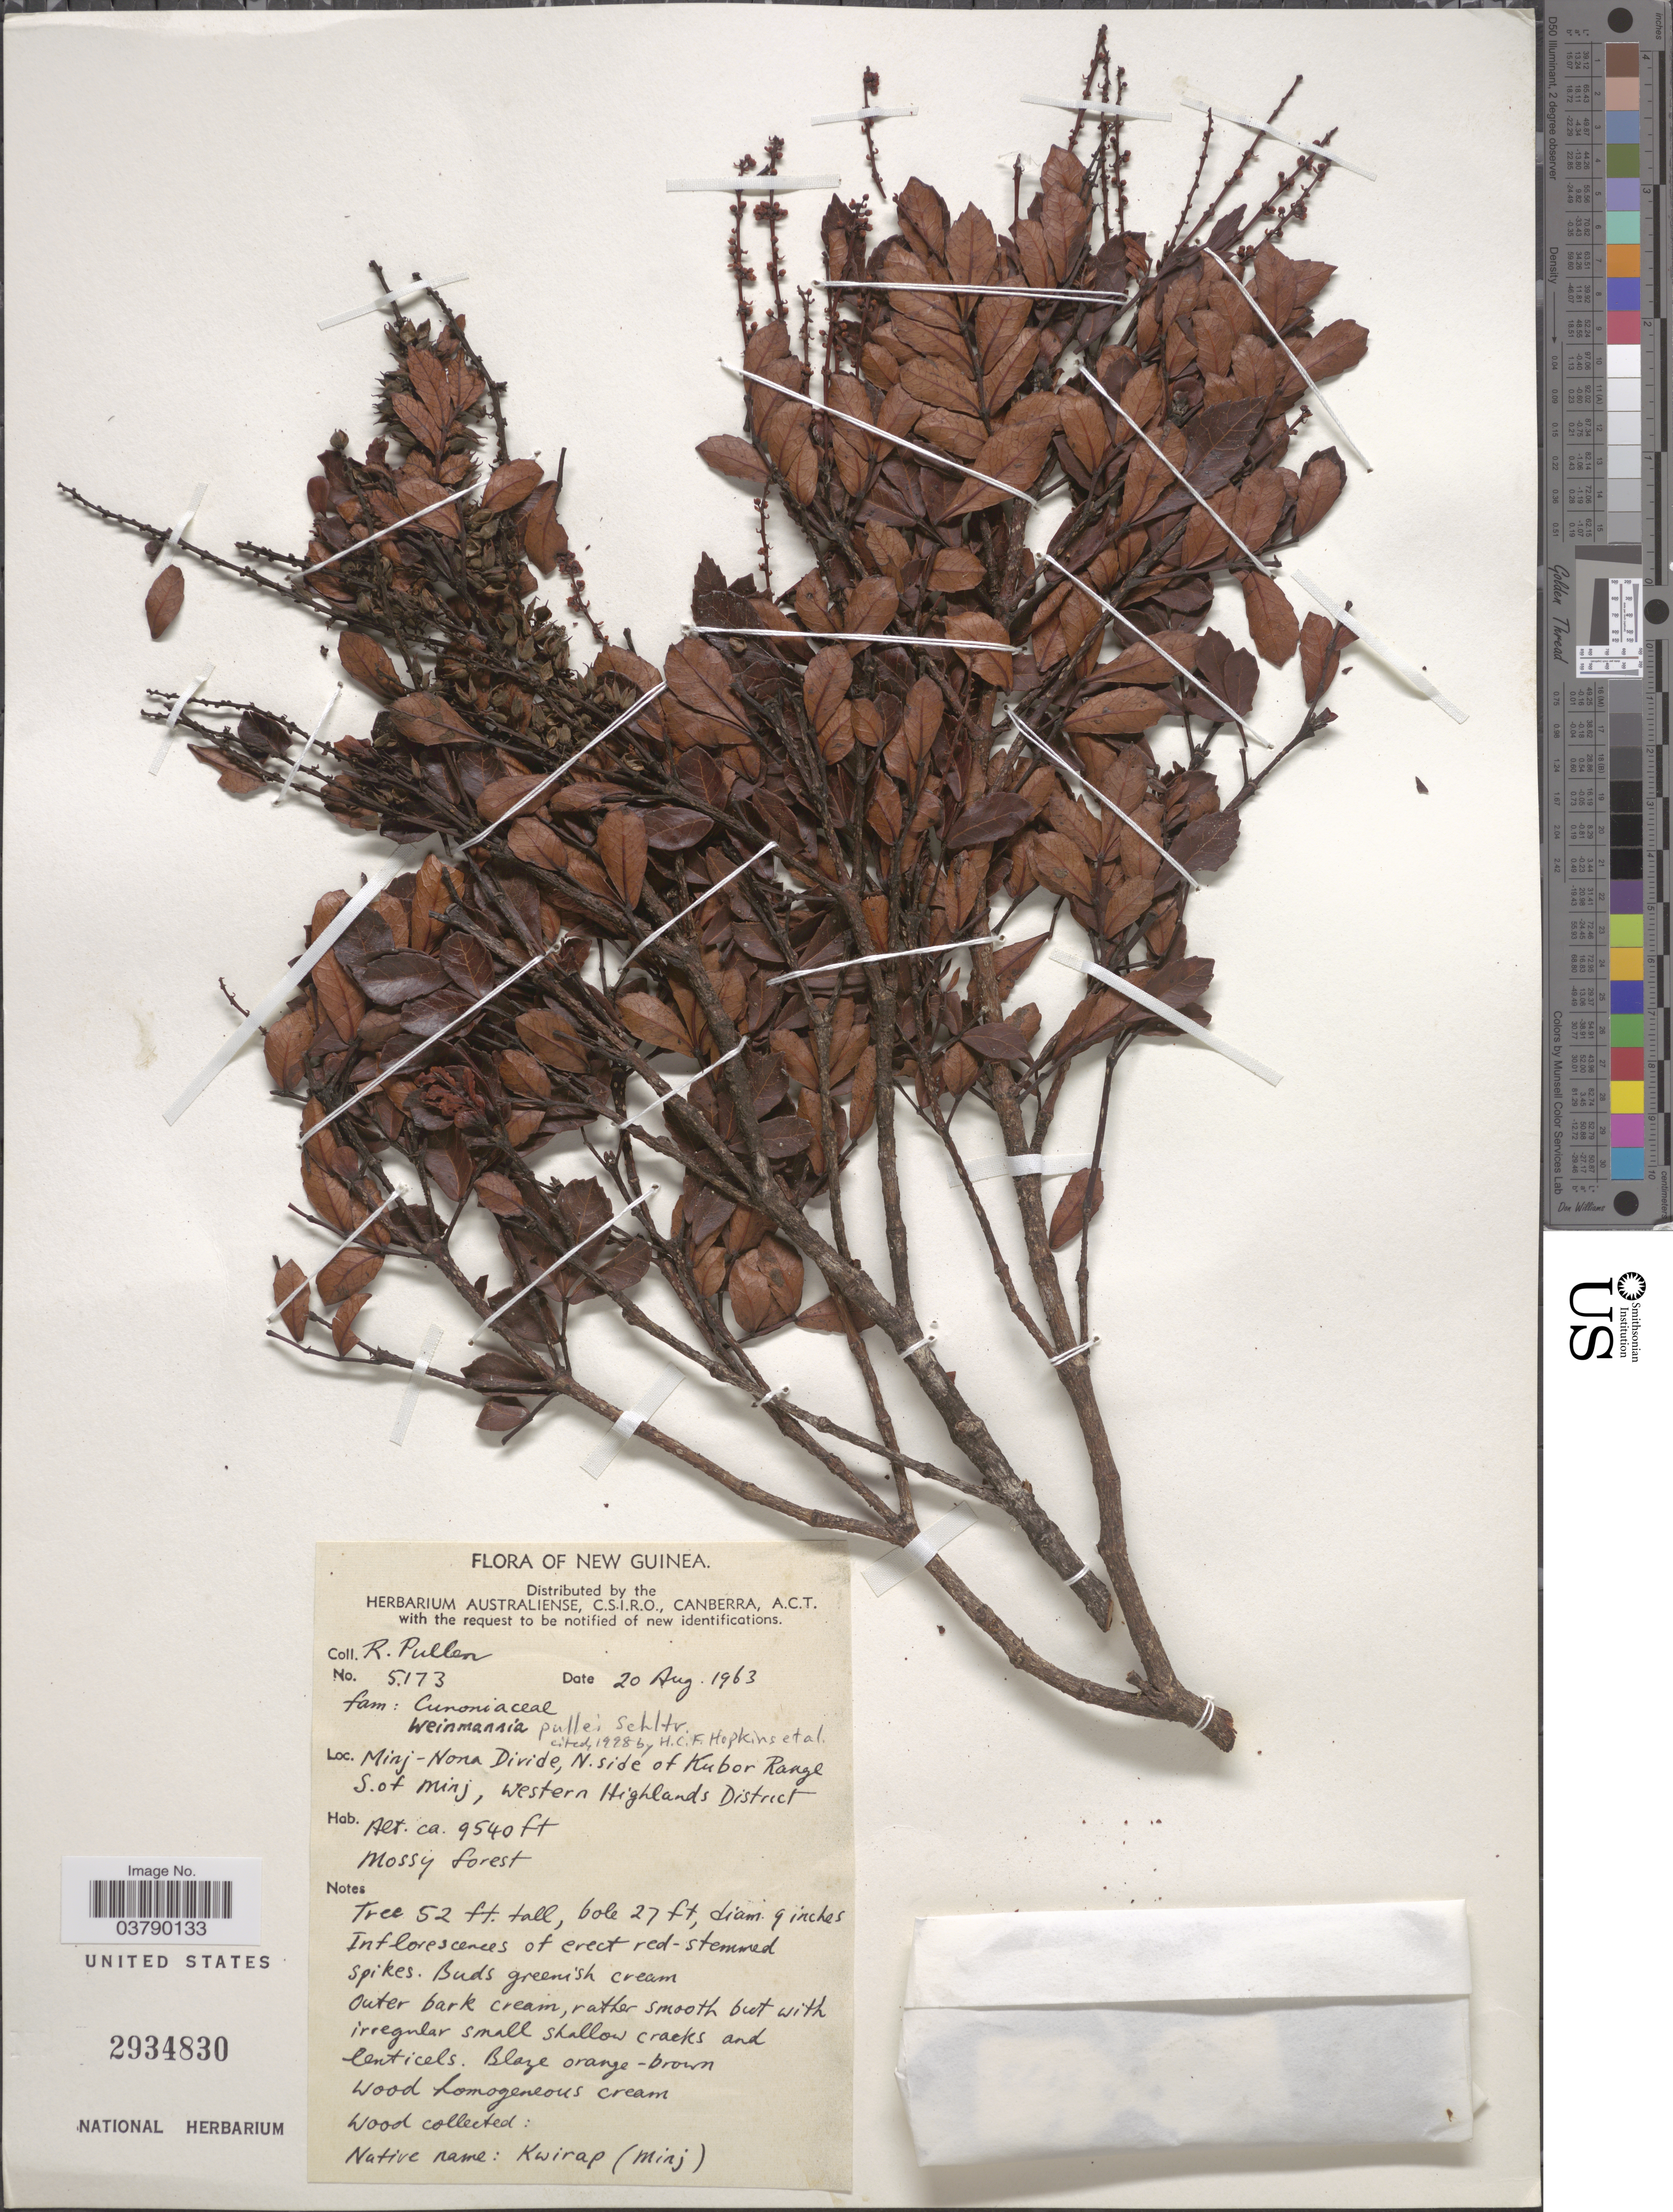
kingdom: Plantae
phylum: Tracheophyta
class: Magnoliopsida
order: Oxalidales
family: Cunoniaceae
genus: Pterophylla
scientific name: Pterophylla pullei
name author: (Schltr.) Pillon & H.C. Hopkins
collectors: R. Pullen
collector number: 5173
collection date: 1963-08-20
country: Papua New Guinea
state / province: Western Highlands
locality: Minj- Nona Divide, N.side of Kubor Range. S. of Minj, Western Highlands District.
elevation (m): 2908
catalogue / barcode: US 2934830